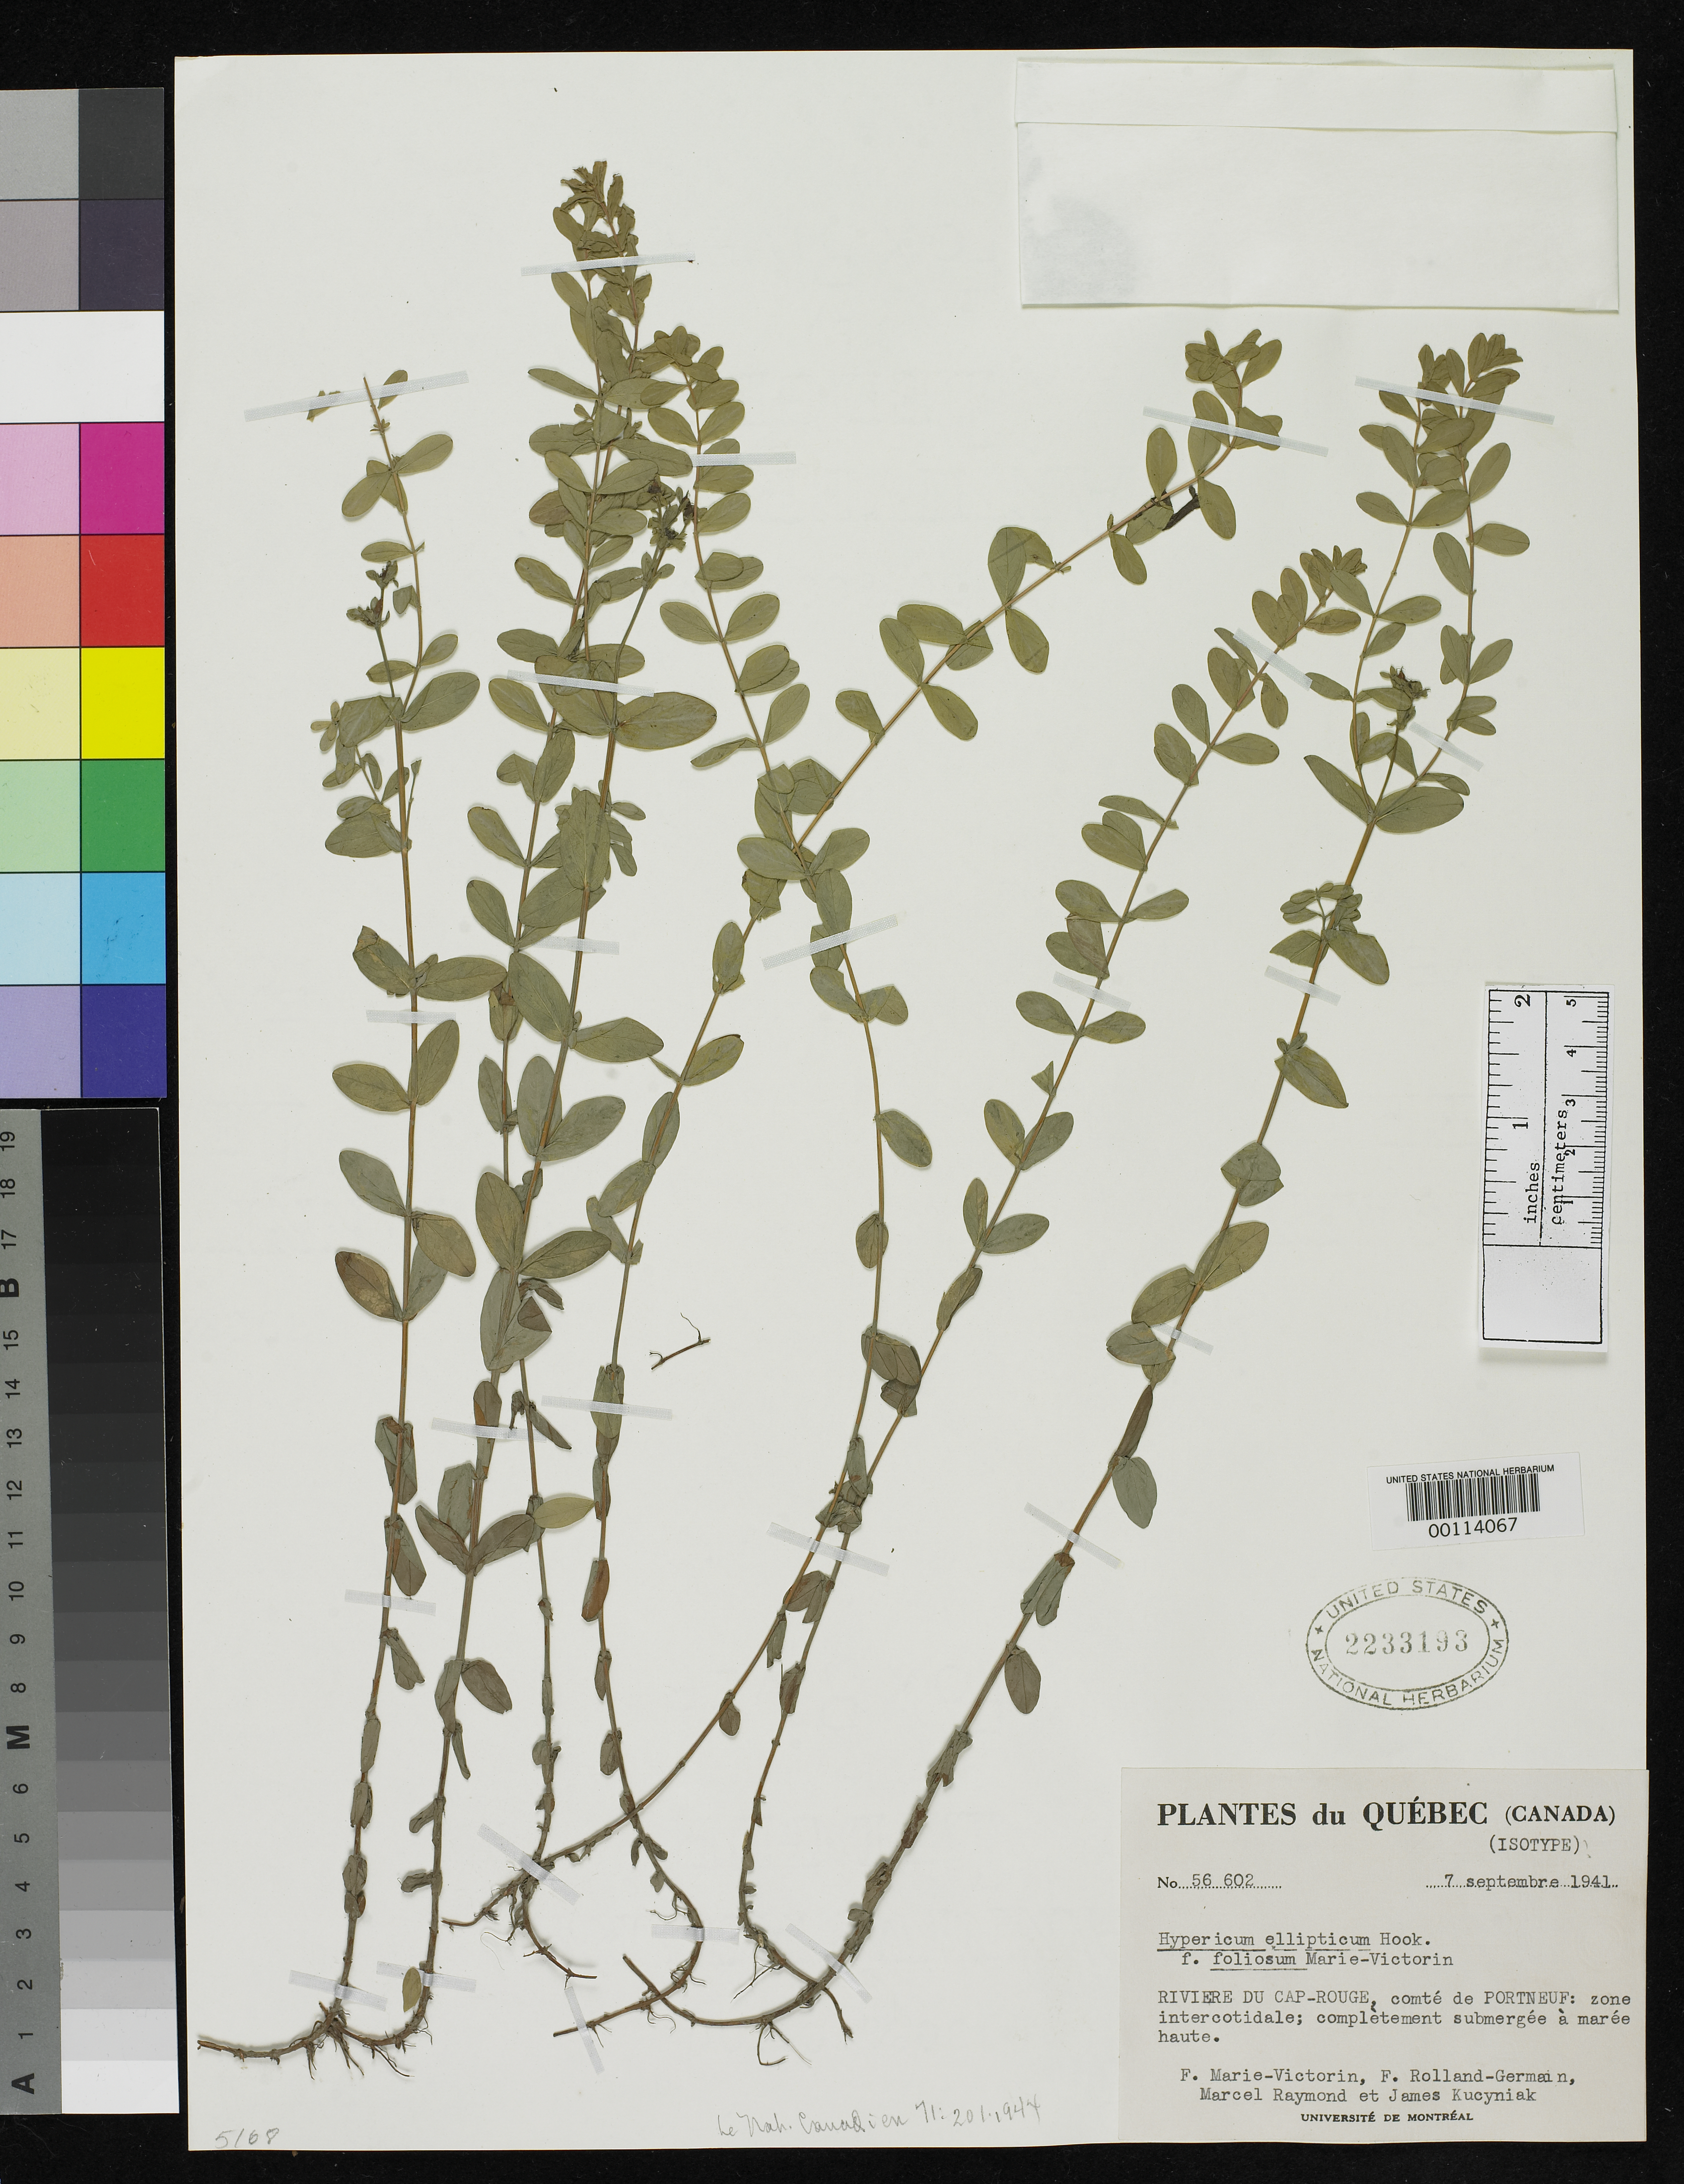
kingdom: Plantae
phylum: Tracheophyta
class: Magnoliopsida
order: Malpighiales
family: Hypericaceae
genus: Hypericum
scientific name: Hypericum ellipticum f. foliosum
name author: Vict.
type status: Type Collection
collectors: Fr. Marie-Victorin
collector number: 56602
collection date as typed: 07 Sep 1941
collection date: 1941-09-07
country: Canada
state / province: Quebec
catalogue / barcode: US 2233193